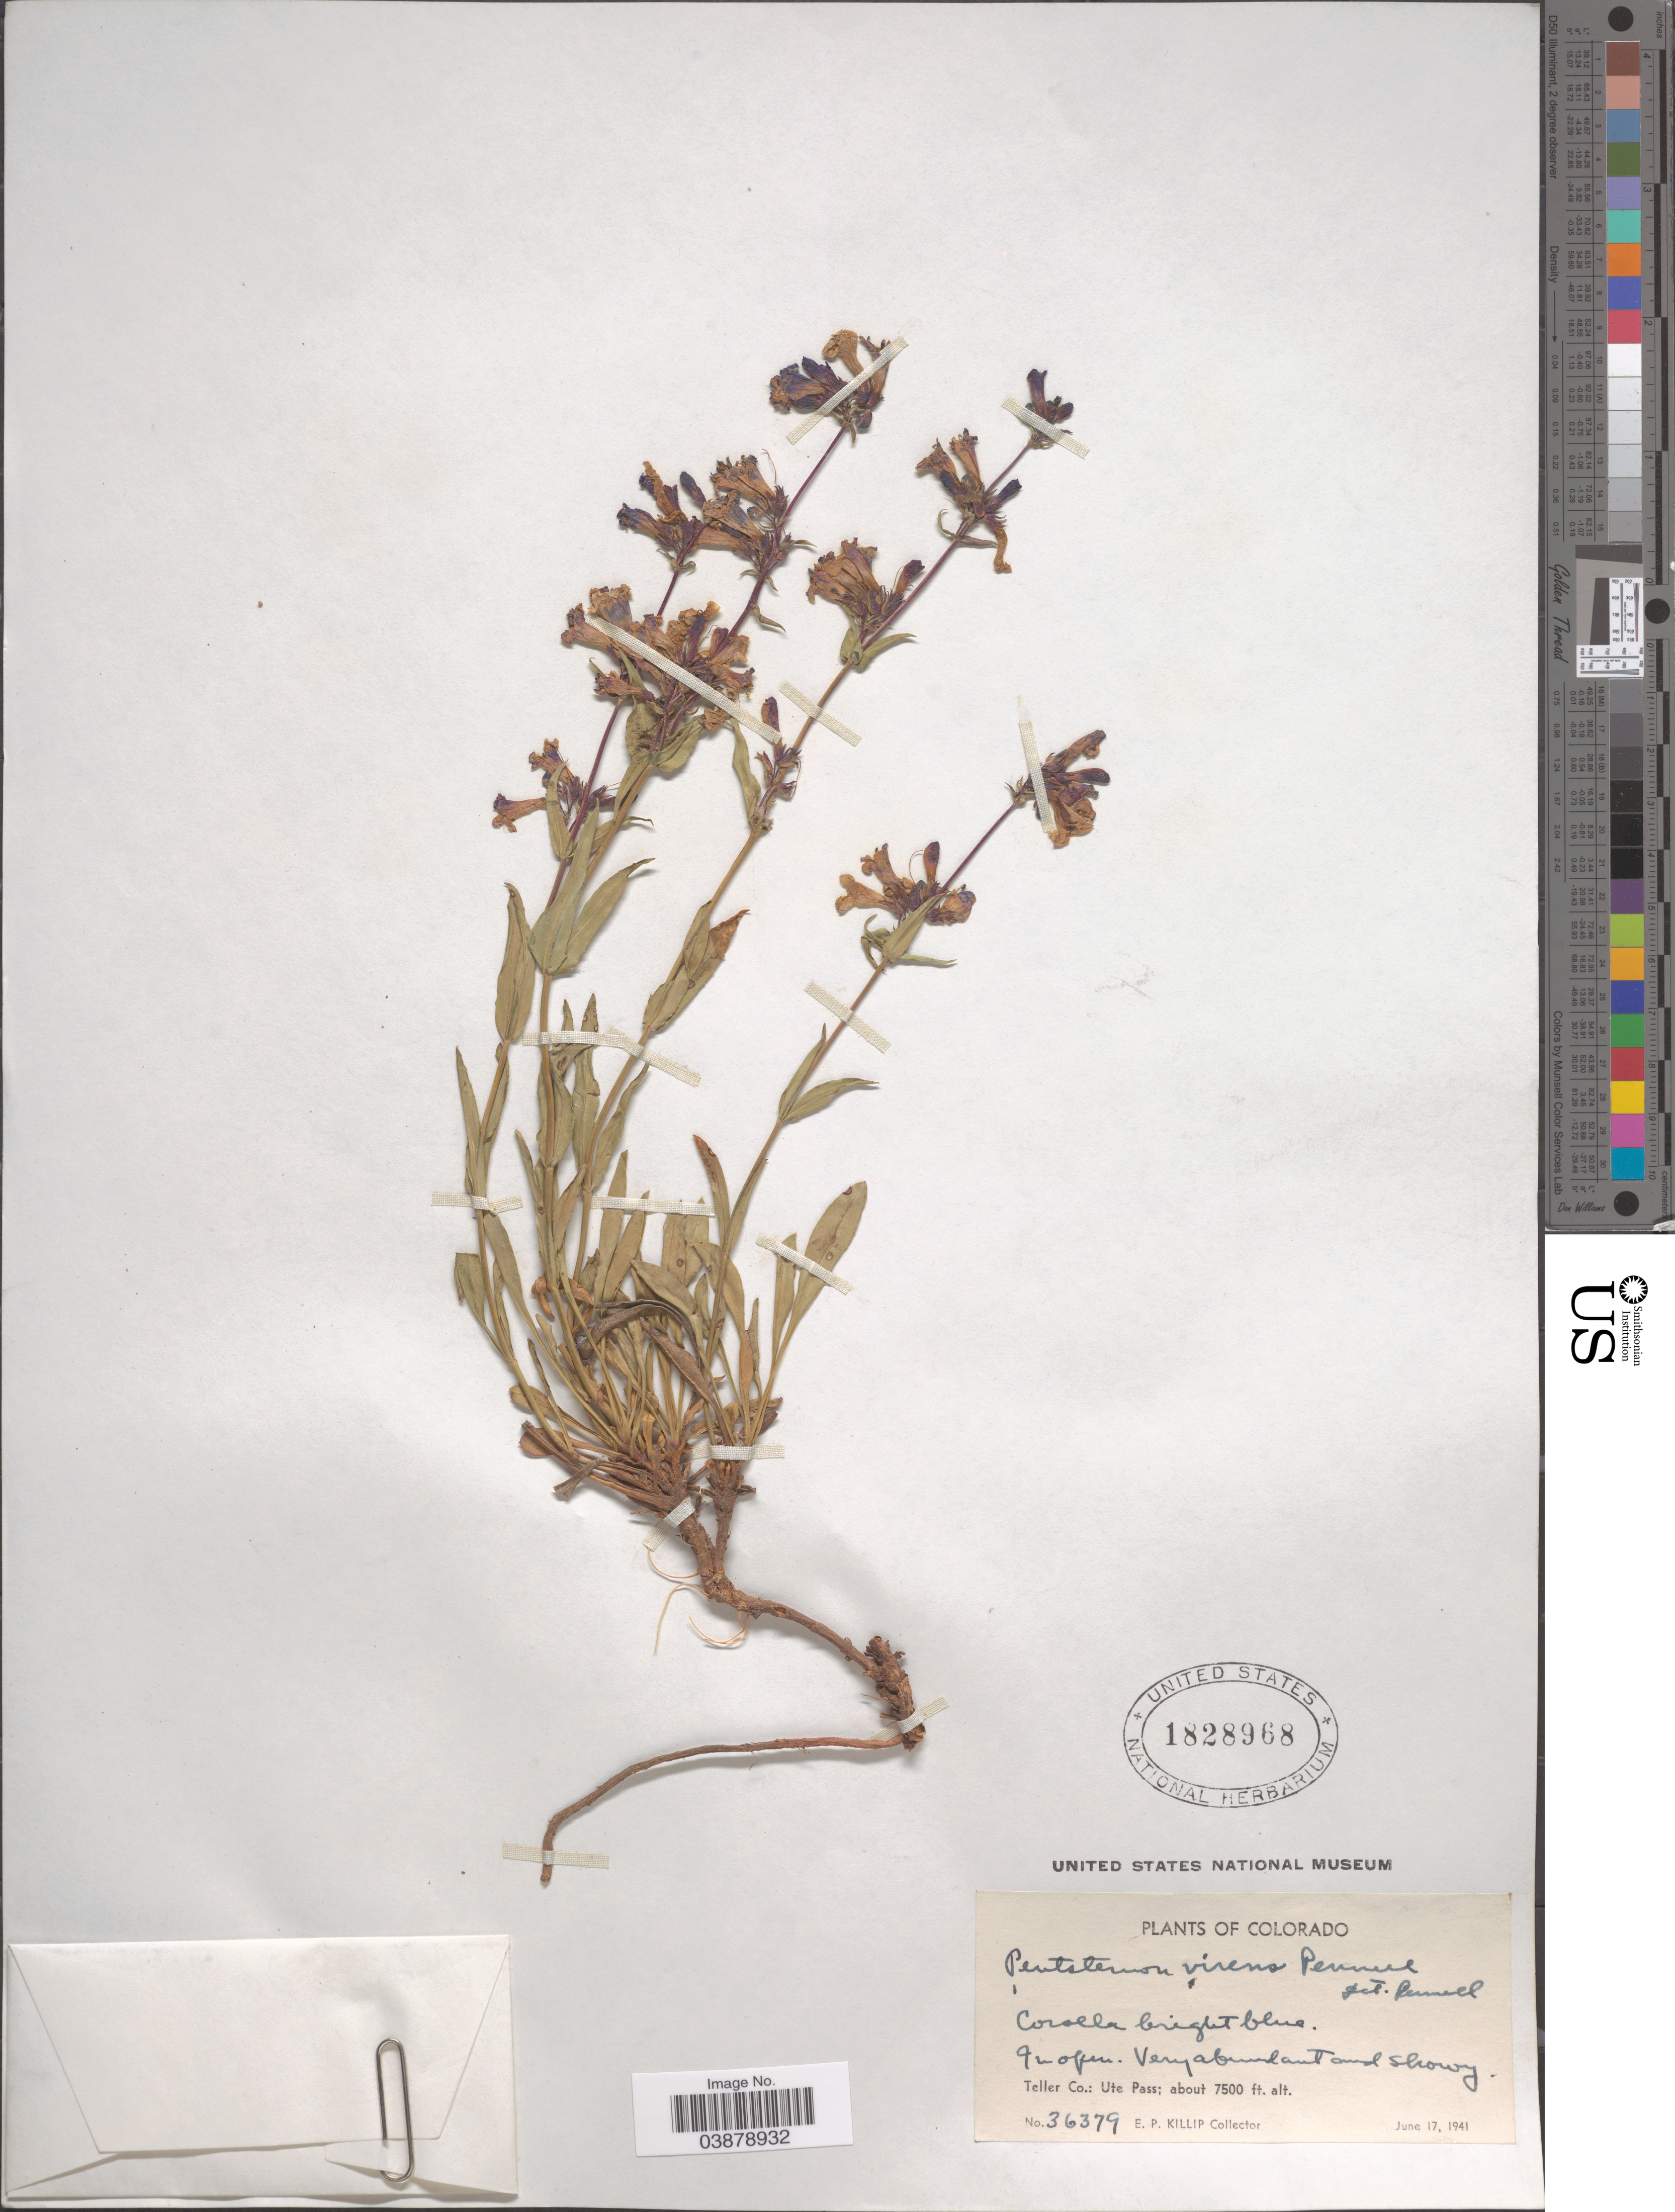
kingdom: Plantae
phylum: Tracheophyta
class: Magnoliopsida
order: Lamiales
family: Plantaginaceae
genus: Penstemon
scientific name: Penstemon virens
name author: Pennell ex Rydb.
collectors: E. P. Killip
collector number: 36379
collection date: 1941-06-17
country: United States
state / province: Colorado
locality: Teller Co.: Ute Pass.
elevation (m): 2286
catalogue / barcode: US 1828968